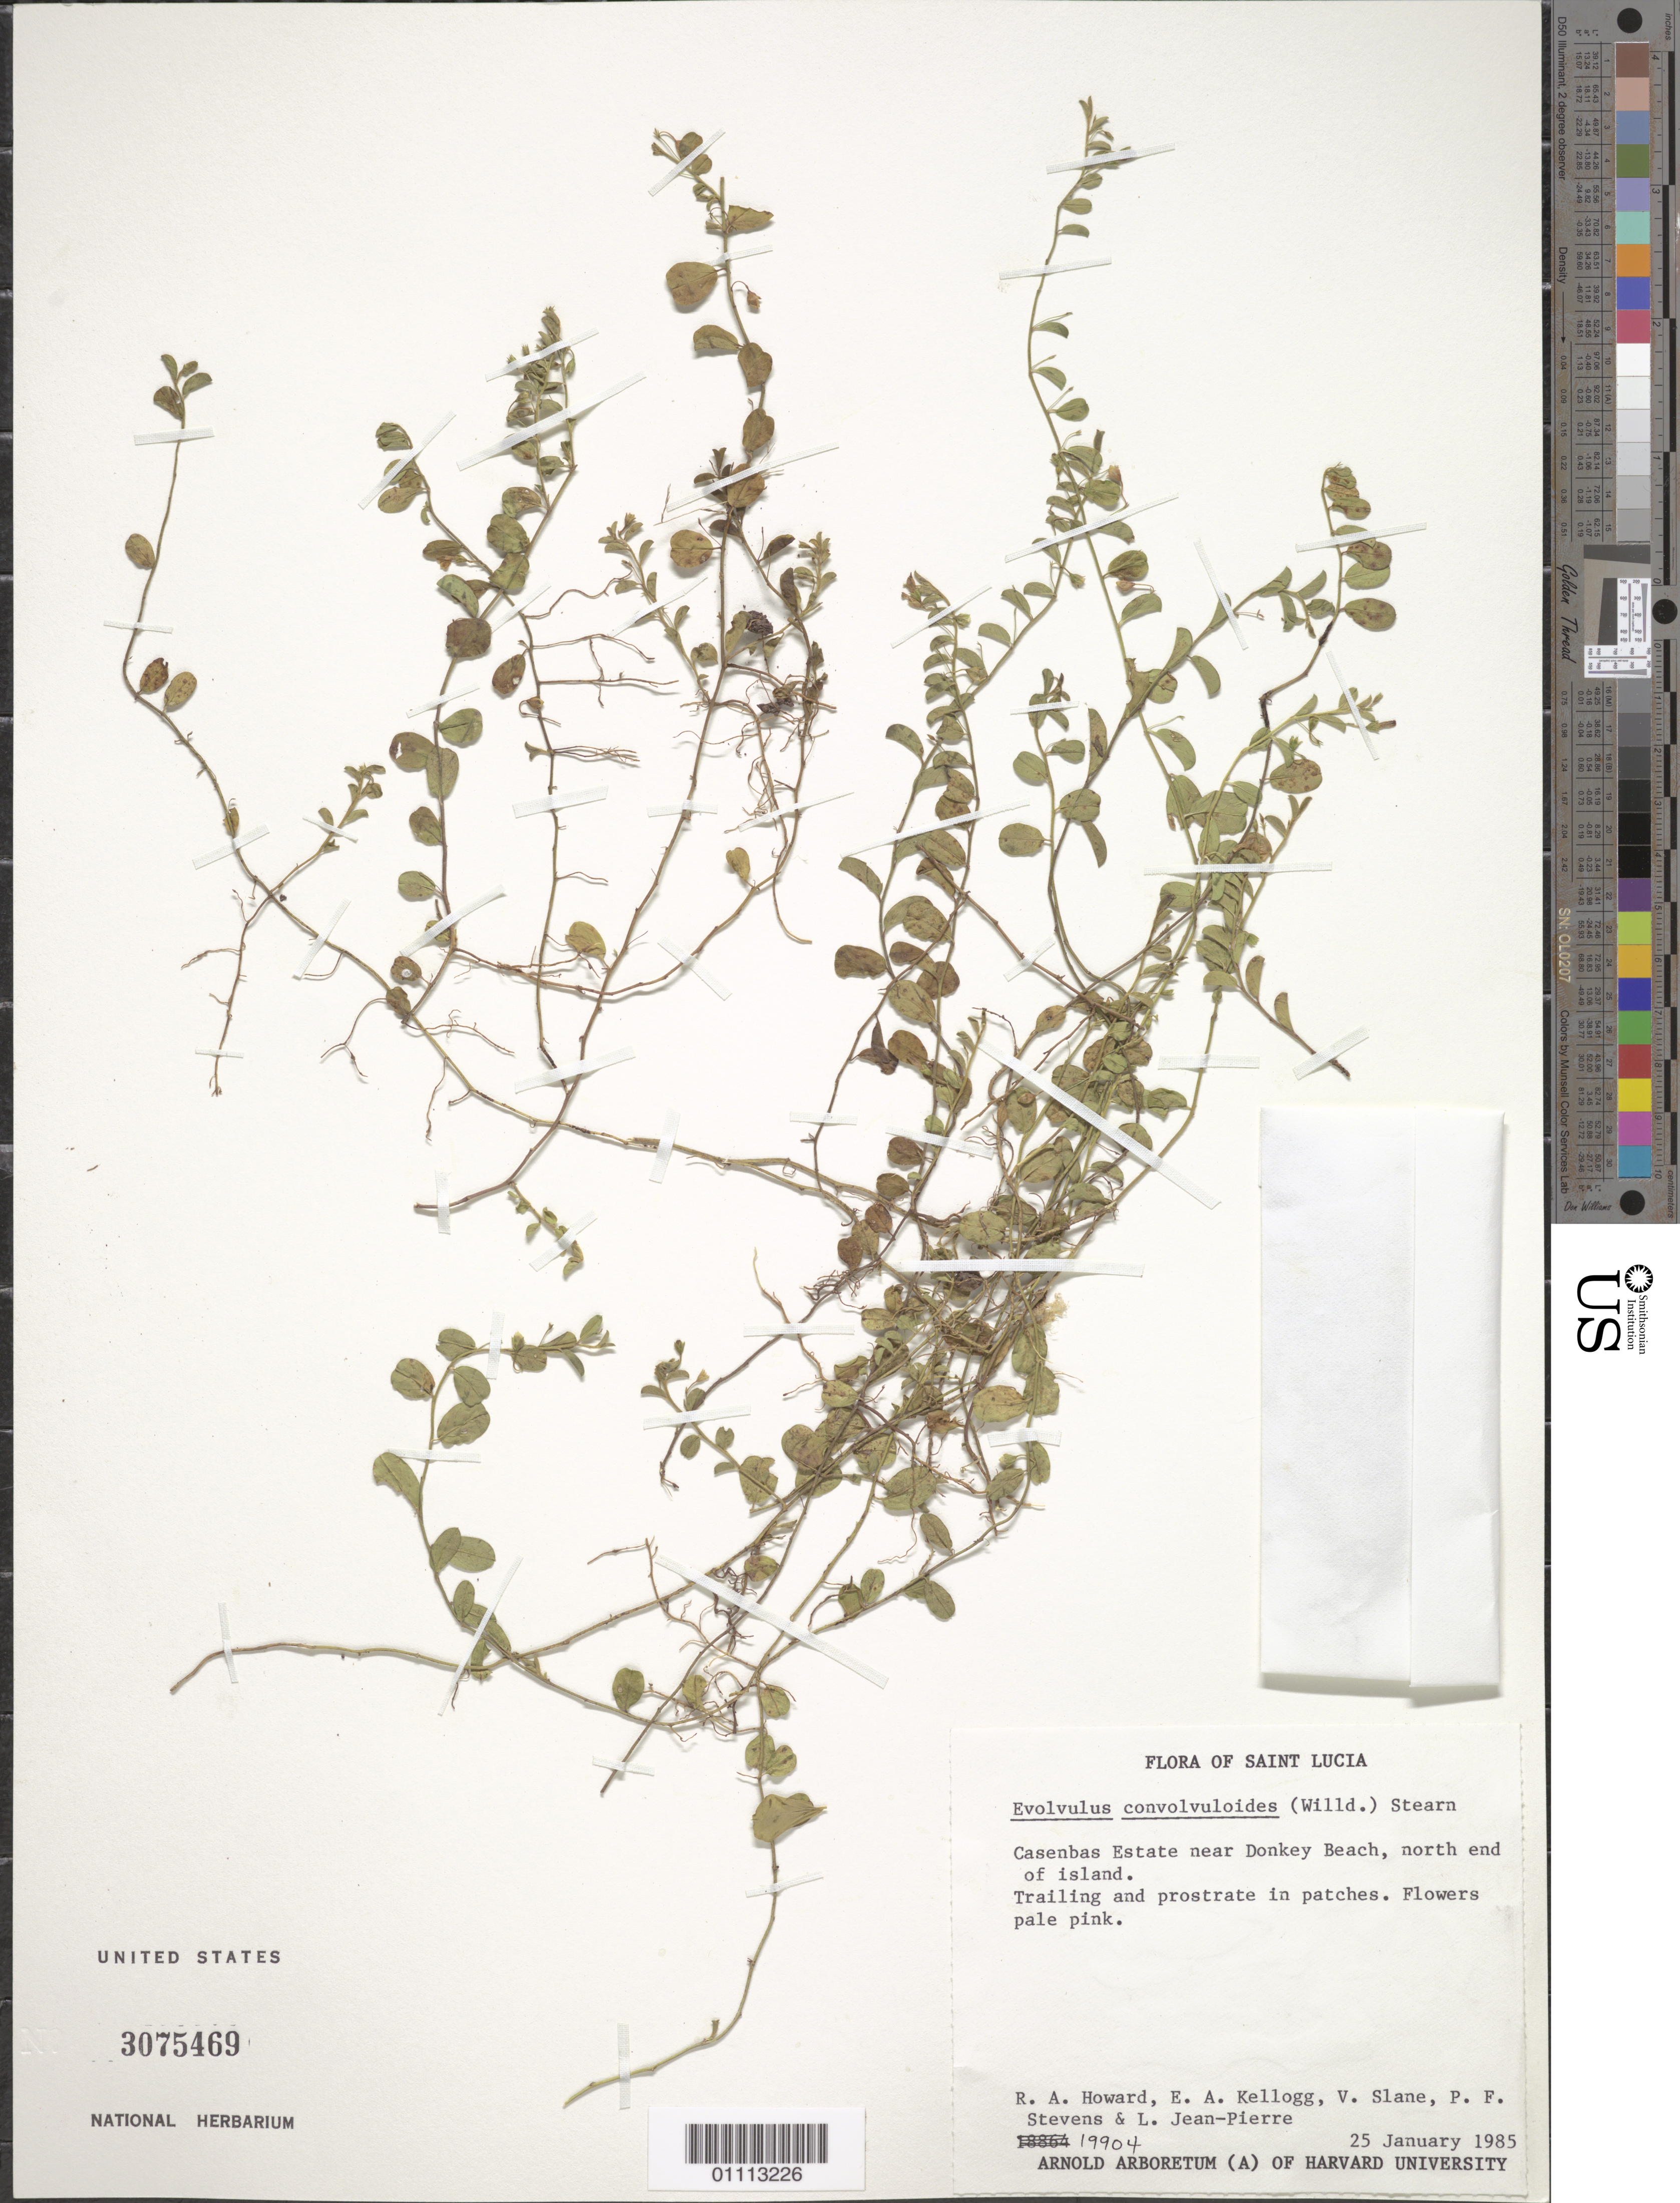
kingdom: Plantae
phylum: Tracheophyta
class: Magnoliopsida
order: Solanales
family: Convolvulaceae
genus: Evolvulus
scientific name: Evolvulus convolvuloides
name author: (Willd. ex Schult.) Stearn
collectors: R. A. Howard, E. A. Kellogg, V. Slane, P. F. Stevens & L. L. Jean-Pierre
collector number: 19904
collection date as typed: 25 Jan 1985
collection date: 1985-01-25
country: St. Lucia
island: St. Lucia I.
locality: Casenbas Estate near Donkey Beach, N end of island.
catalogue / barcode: US 3075469